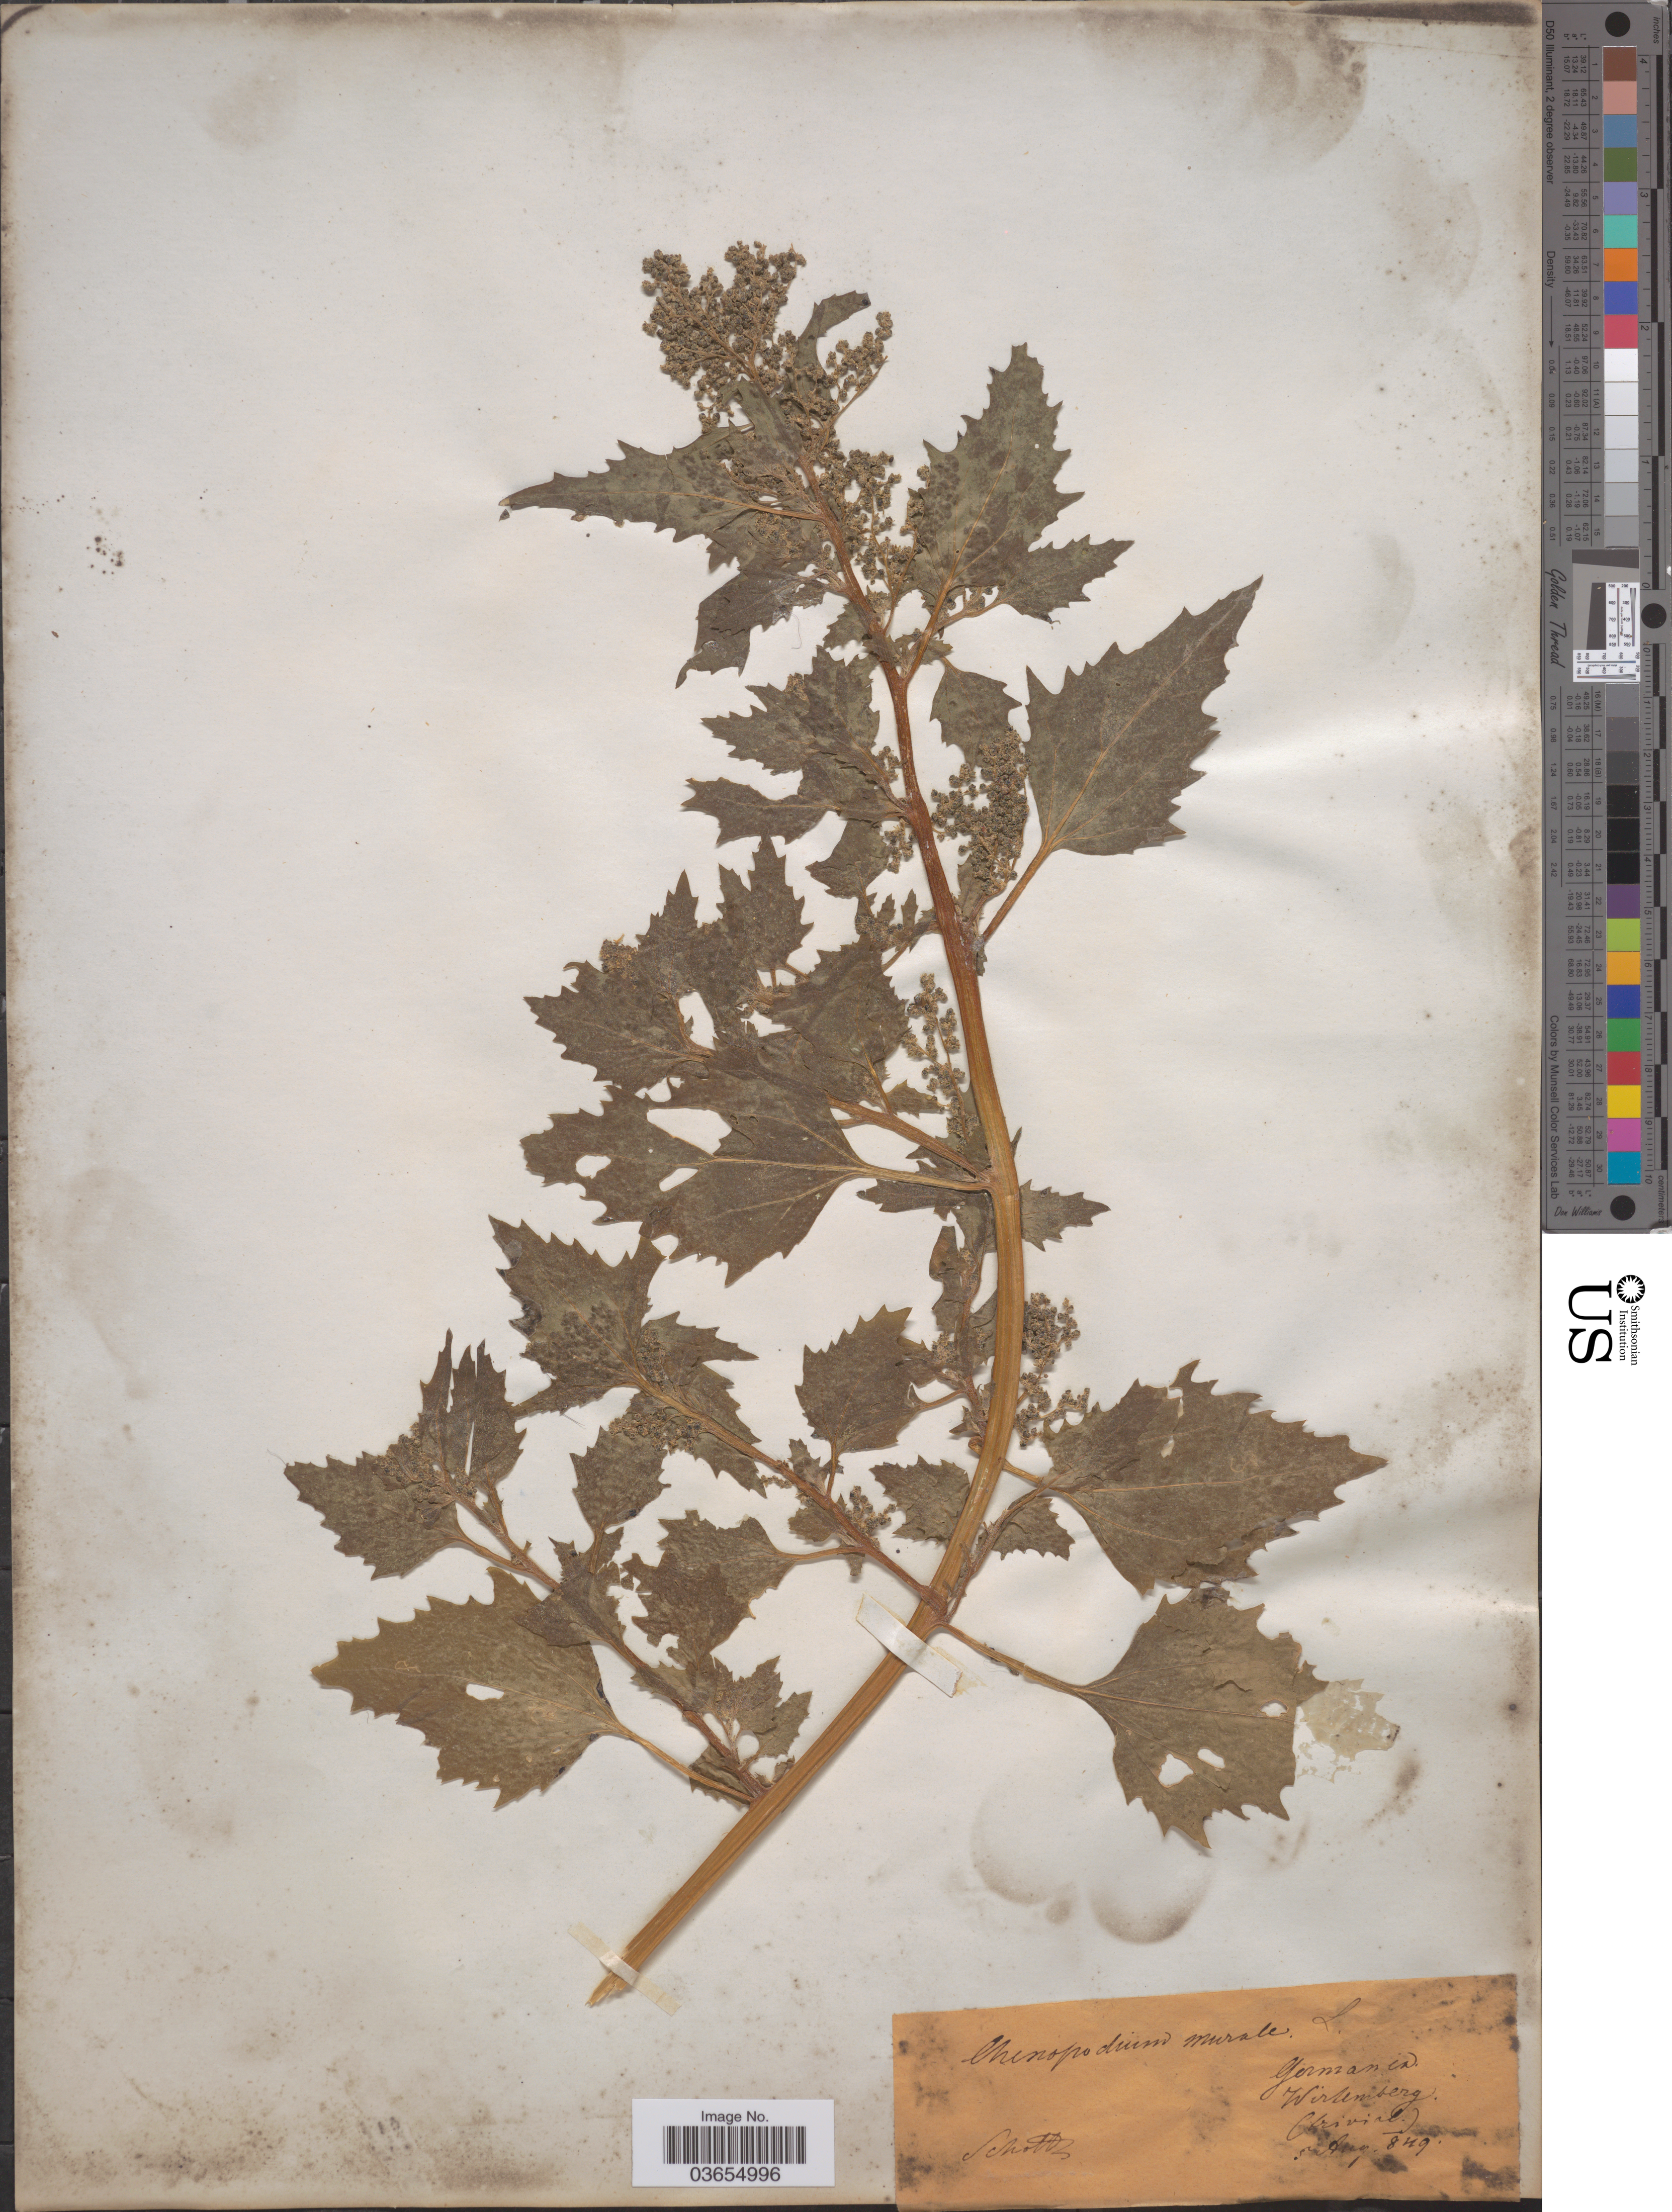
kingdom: Plantae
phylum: Tracheophyta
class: Magnoliopsida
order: Caryophyllales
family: Amaranthaceae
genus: Chenopodium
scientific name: Chenopodium murale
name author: L.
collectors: -. Schottz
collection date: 1849-08-05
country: Germany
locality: Wirtemberg. (bivial [interpreted]).